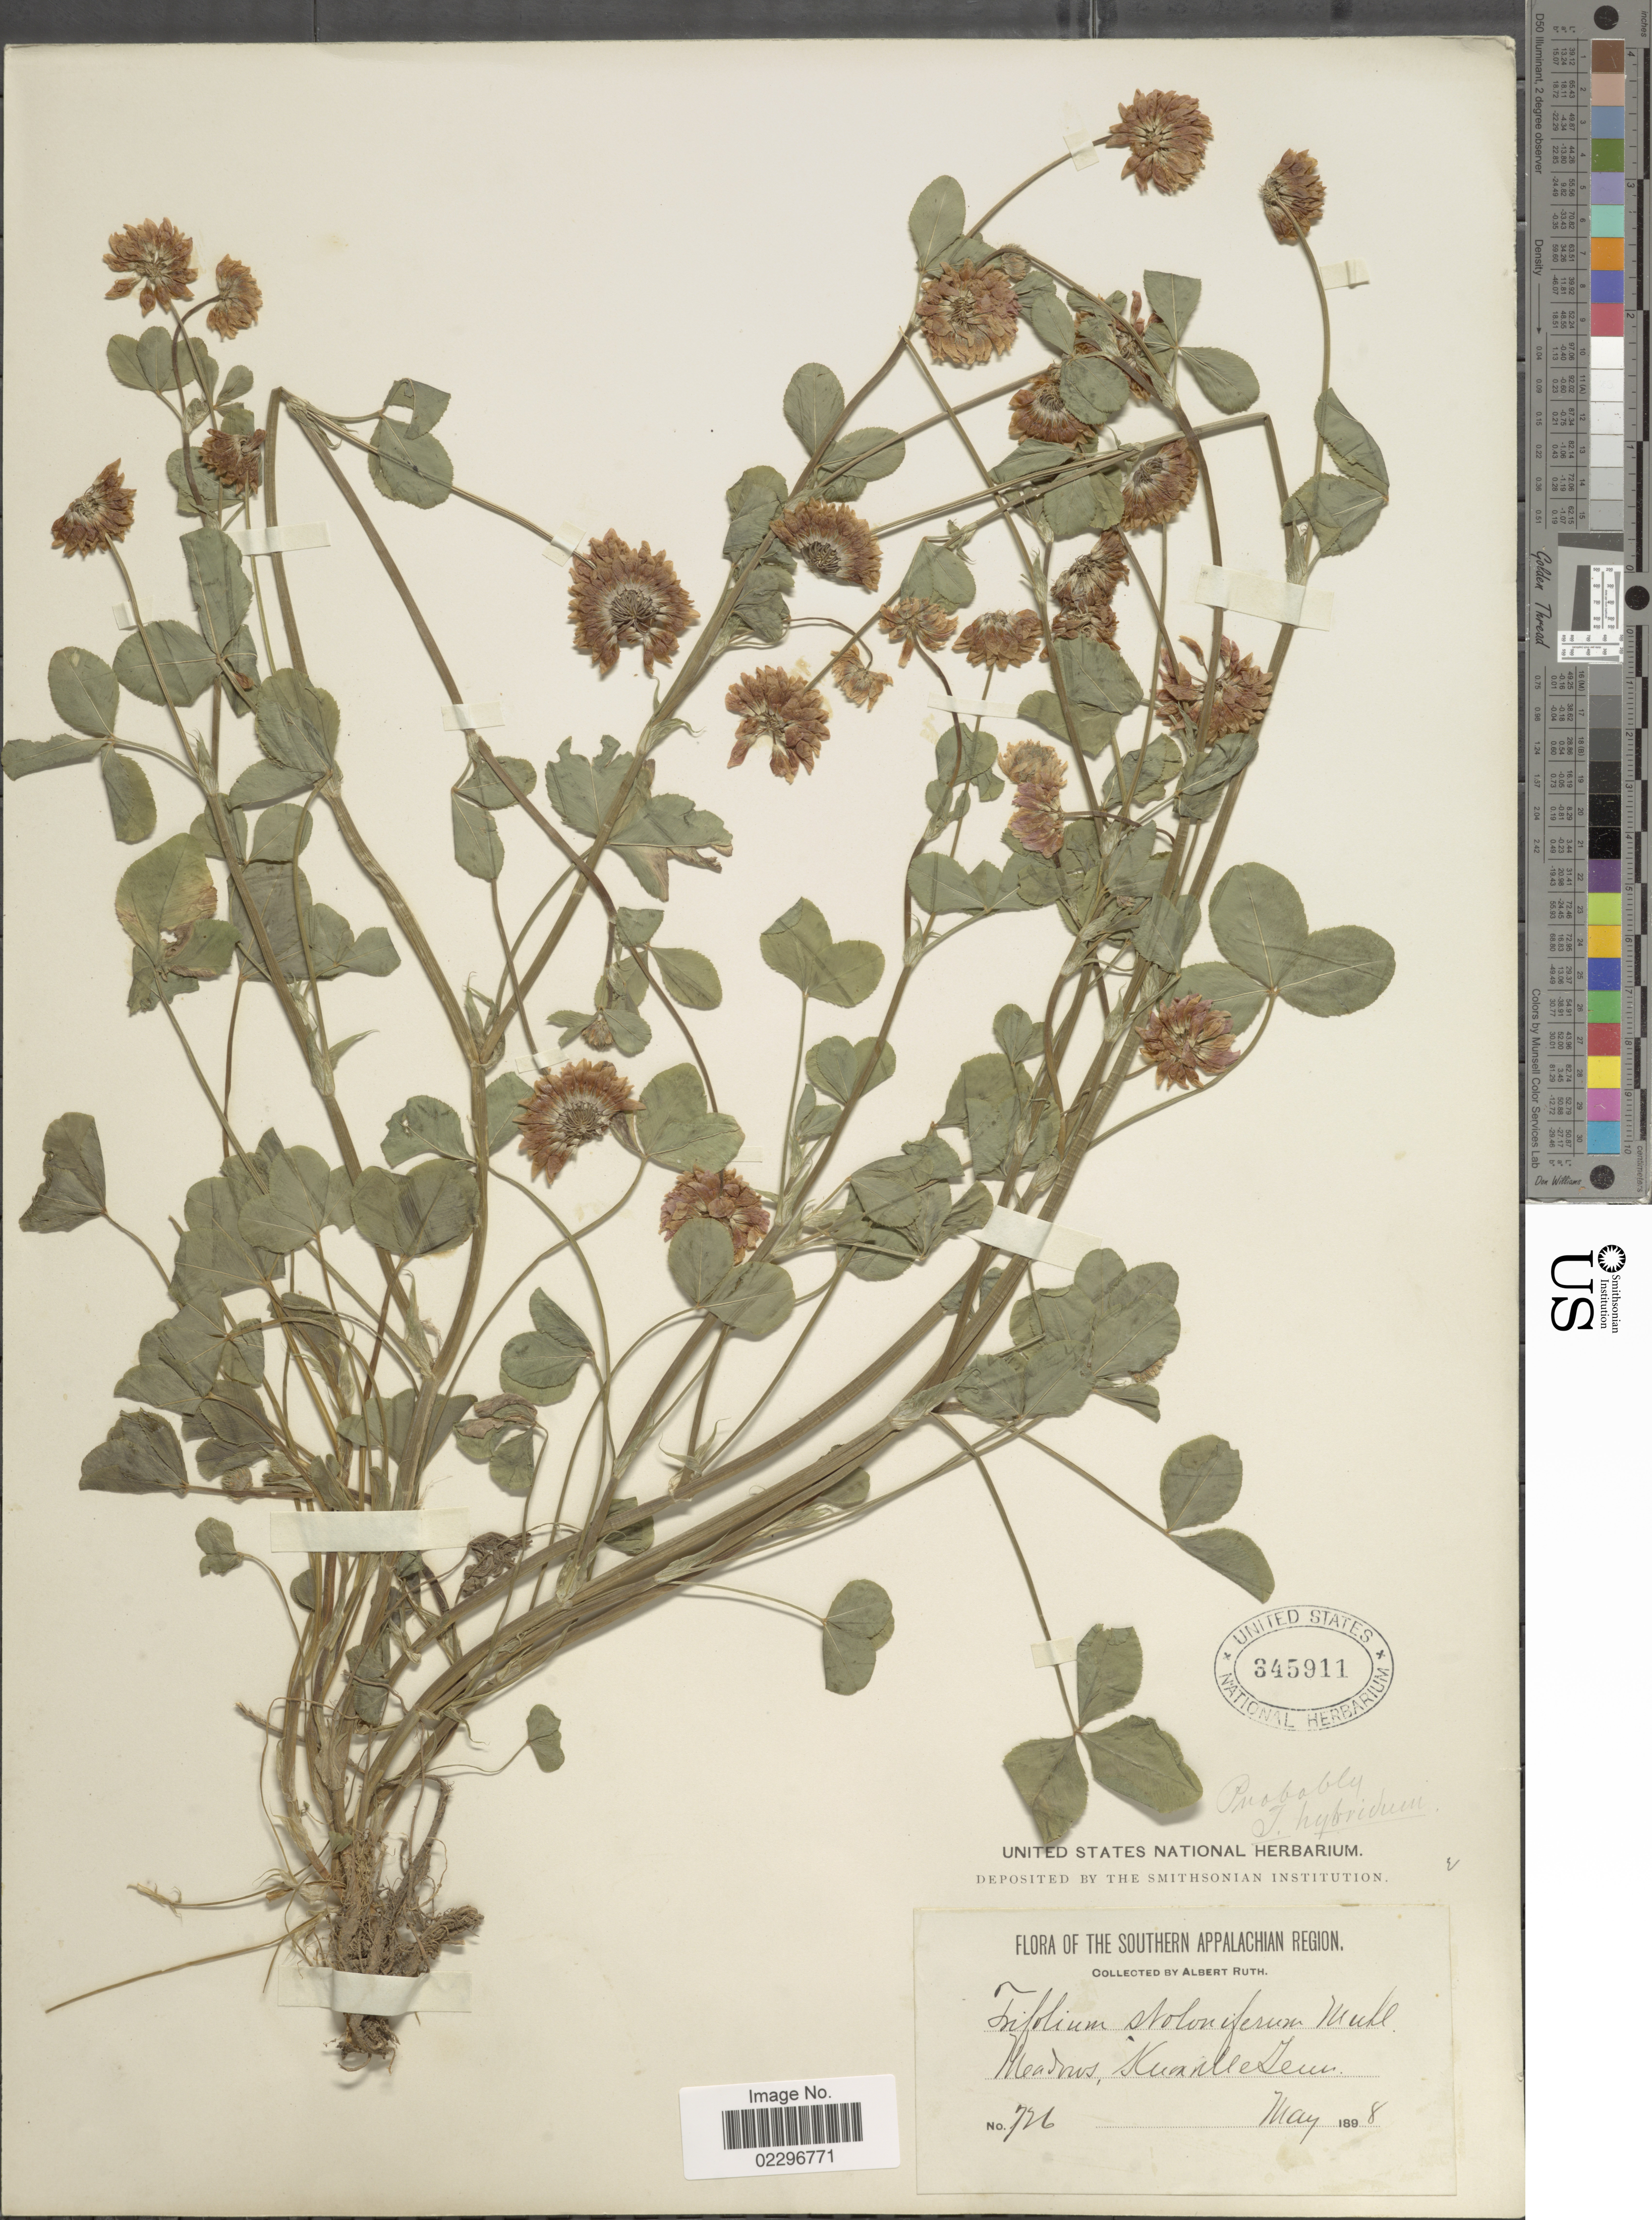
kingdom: Plantae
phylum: Tracheophyta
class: Magnoliopsida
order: Fabales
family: Fabaceae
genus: Trifolium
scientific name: Trifolium hybridum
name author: L.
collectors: A. Ruth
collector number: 726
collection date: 1898-05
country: United States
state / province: Tennessee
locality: Southern Appalachian Region. Meadows, Knoxville, Tenn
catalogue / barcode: US 345911